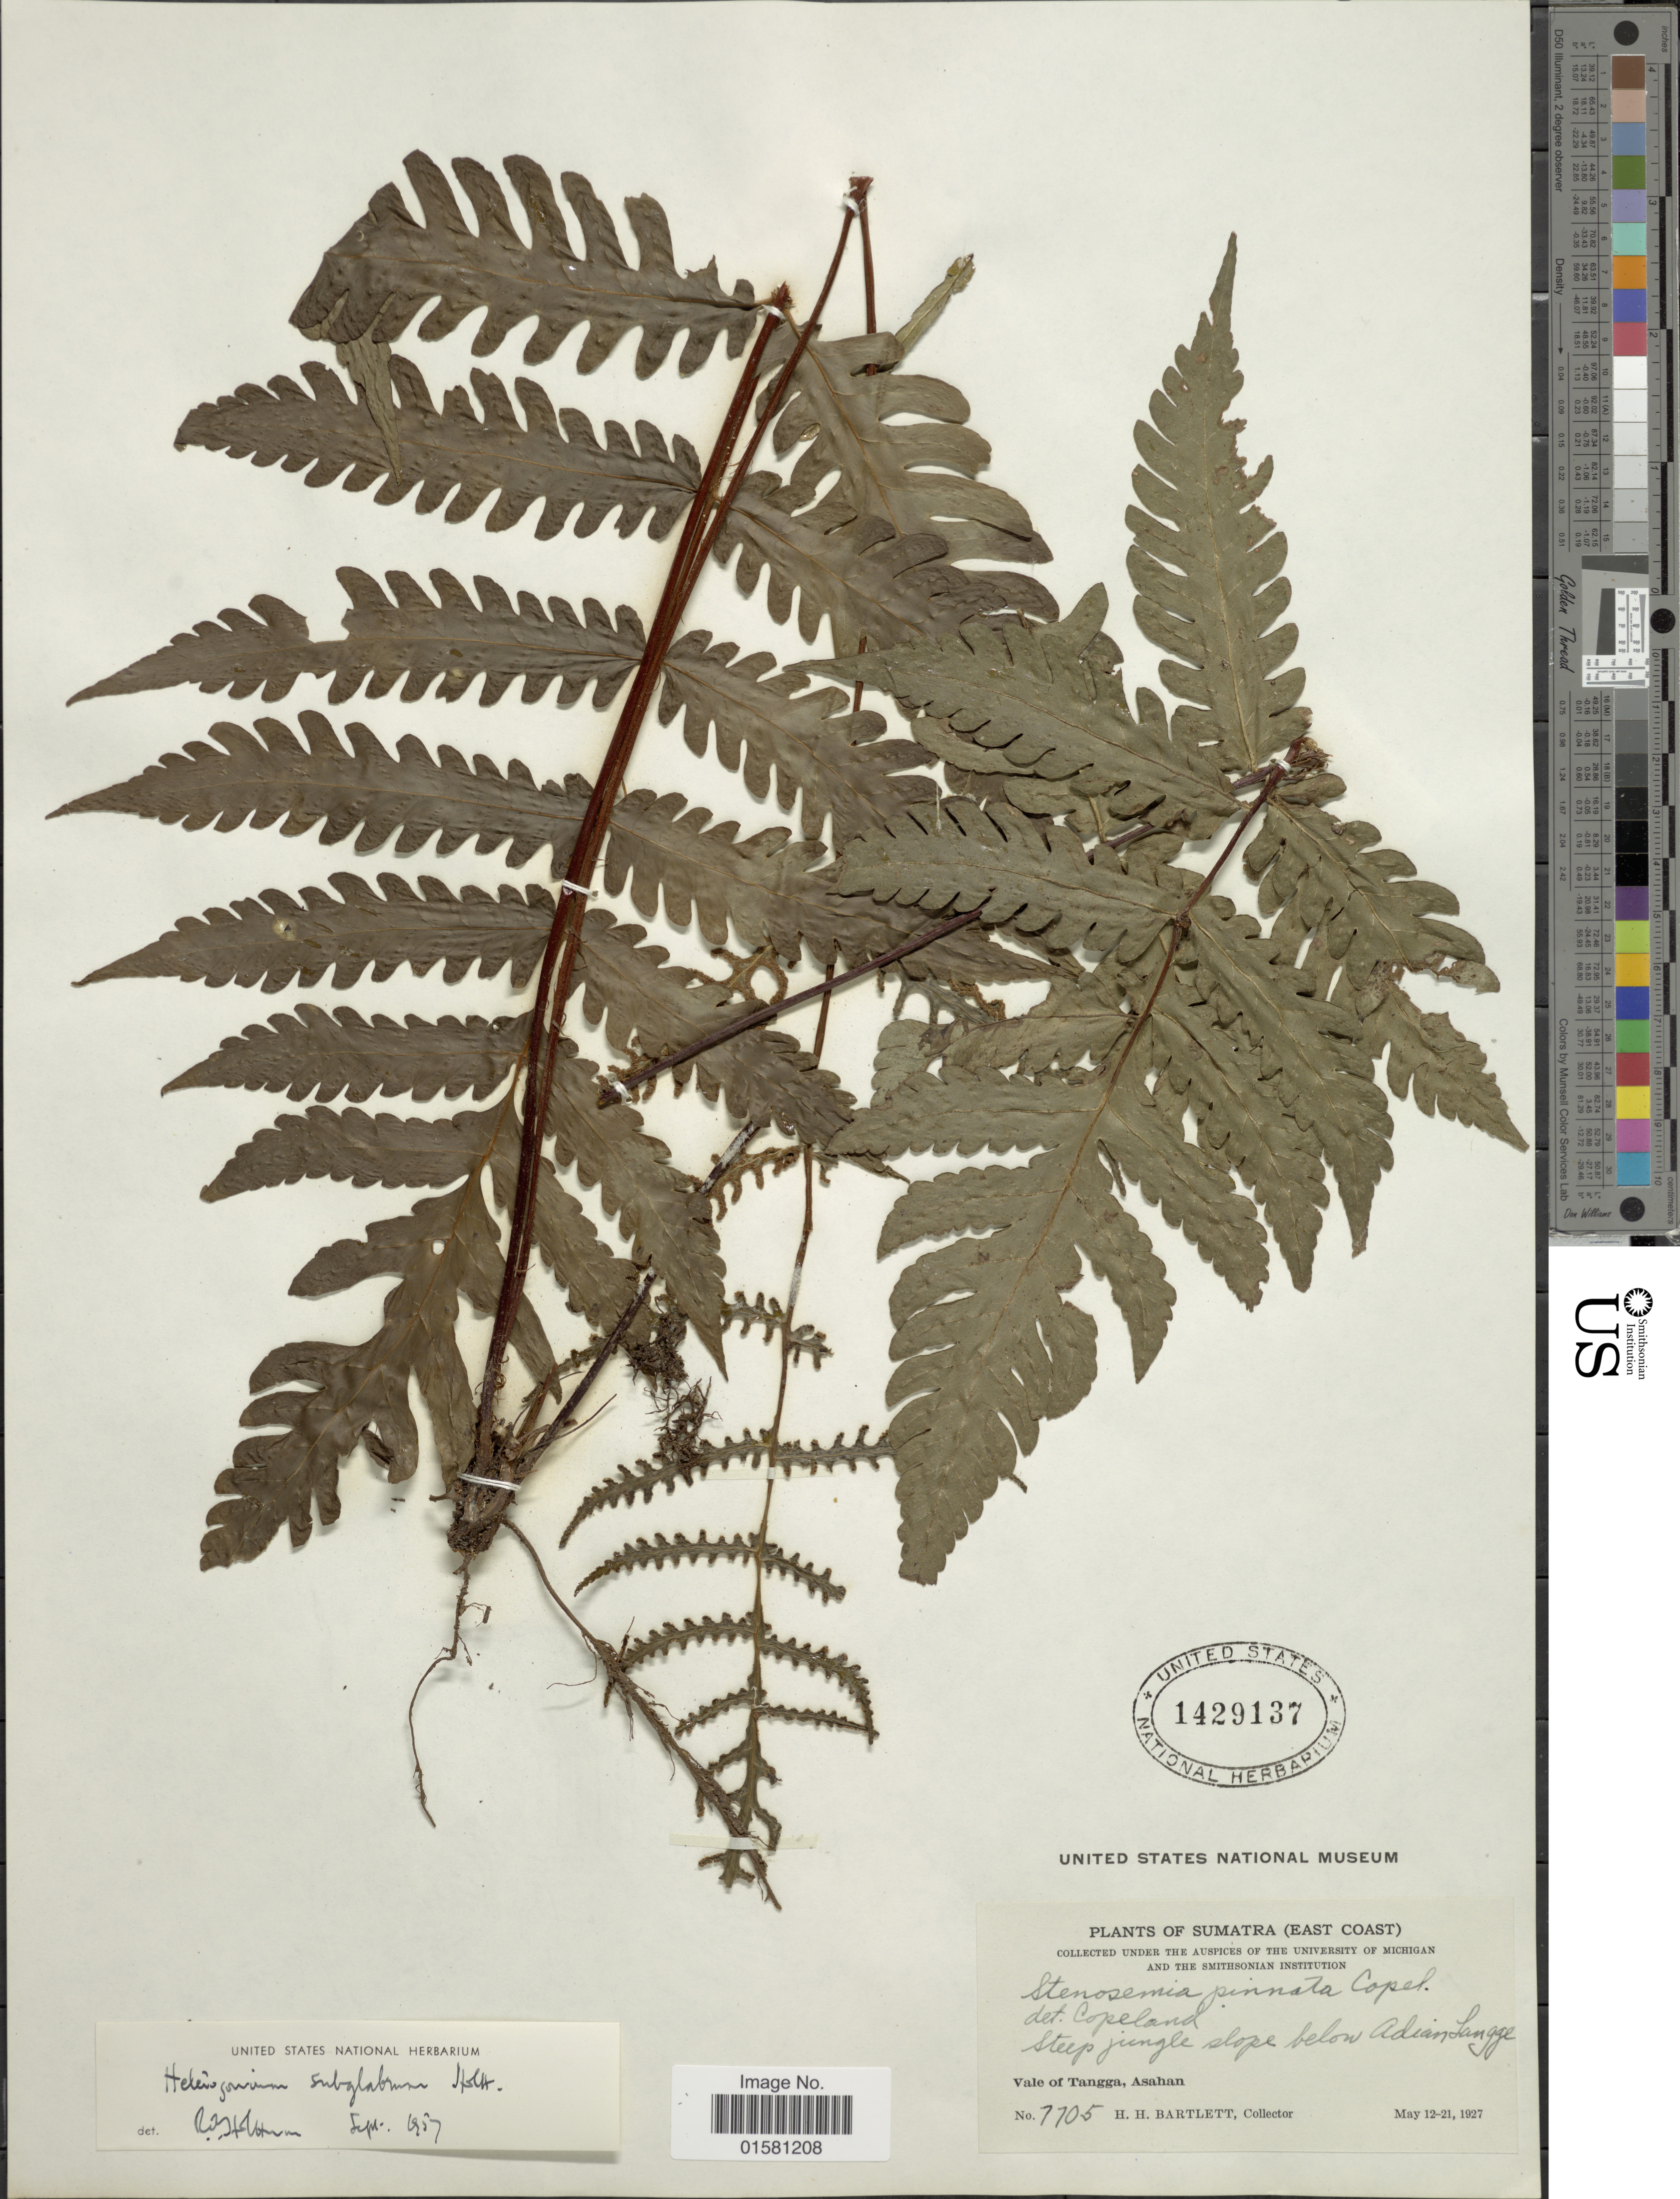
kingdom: Plantae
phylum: Tracheophyta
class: Polypodiopsida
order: Polypodiales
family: Tectariaceae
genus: Tectaria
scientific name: Tectaria subglabra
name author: (Holttum) S.Y. Dong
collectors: H. H. Bartlett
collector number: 7705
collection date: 1927-05-12/1927-05-21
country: Indonesia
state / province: Sumatra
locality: Sumatra (East Coast) Vale of Tangga, Asahan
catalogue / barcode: US 1429137